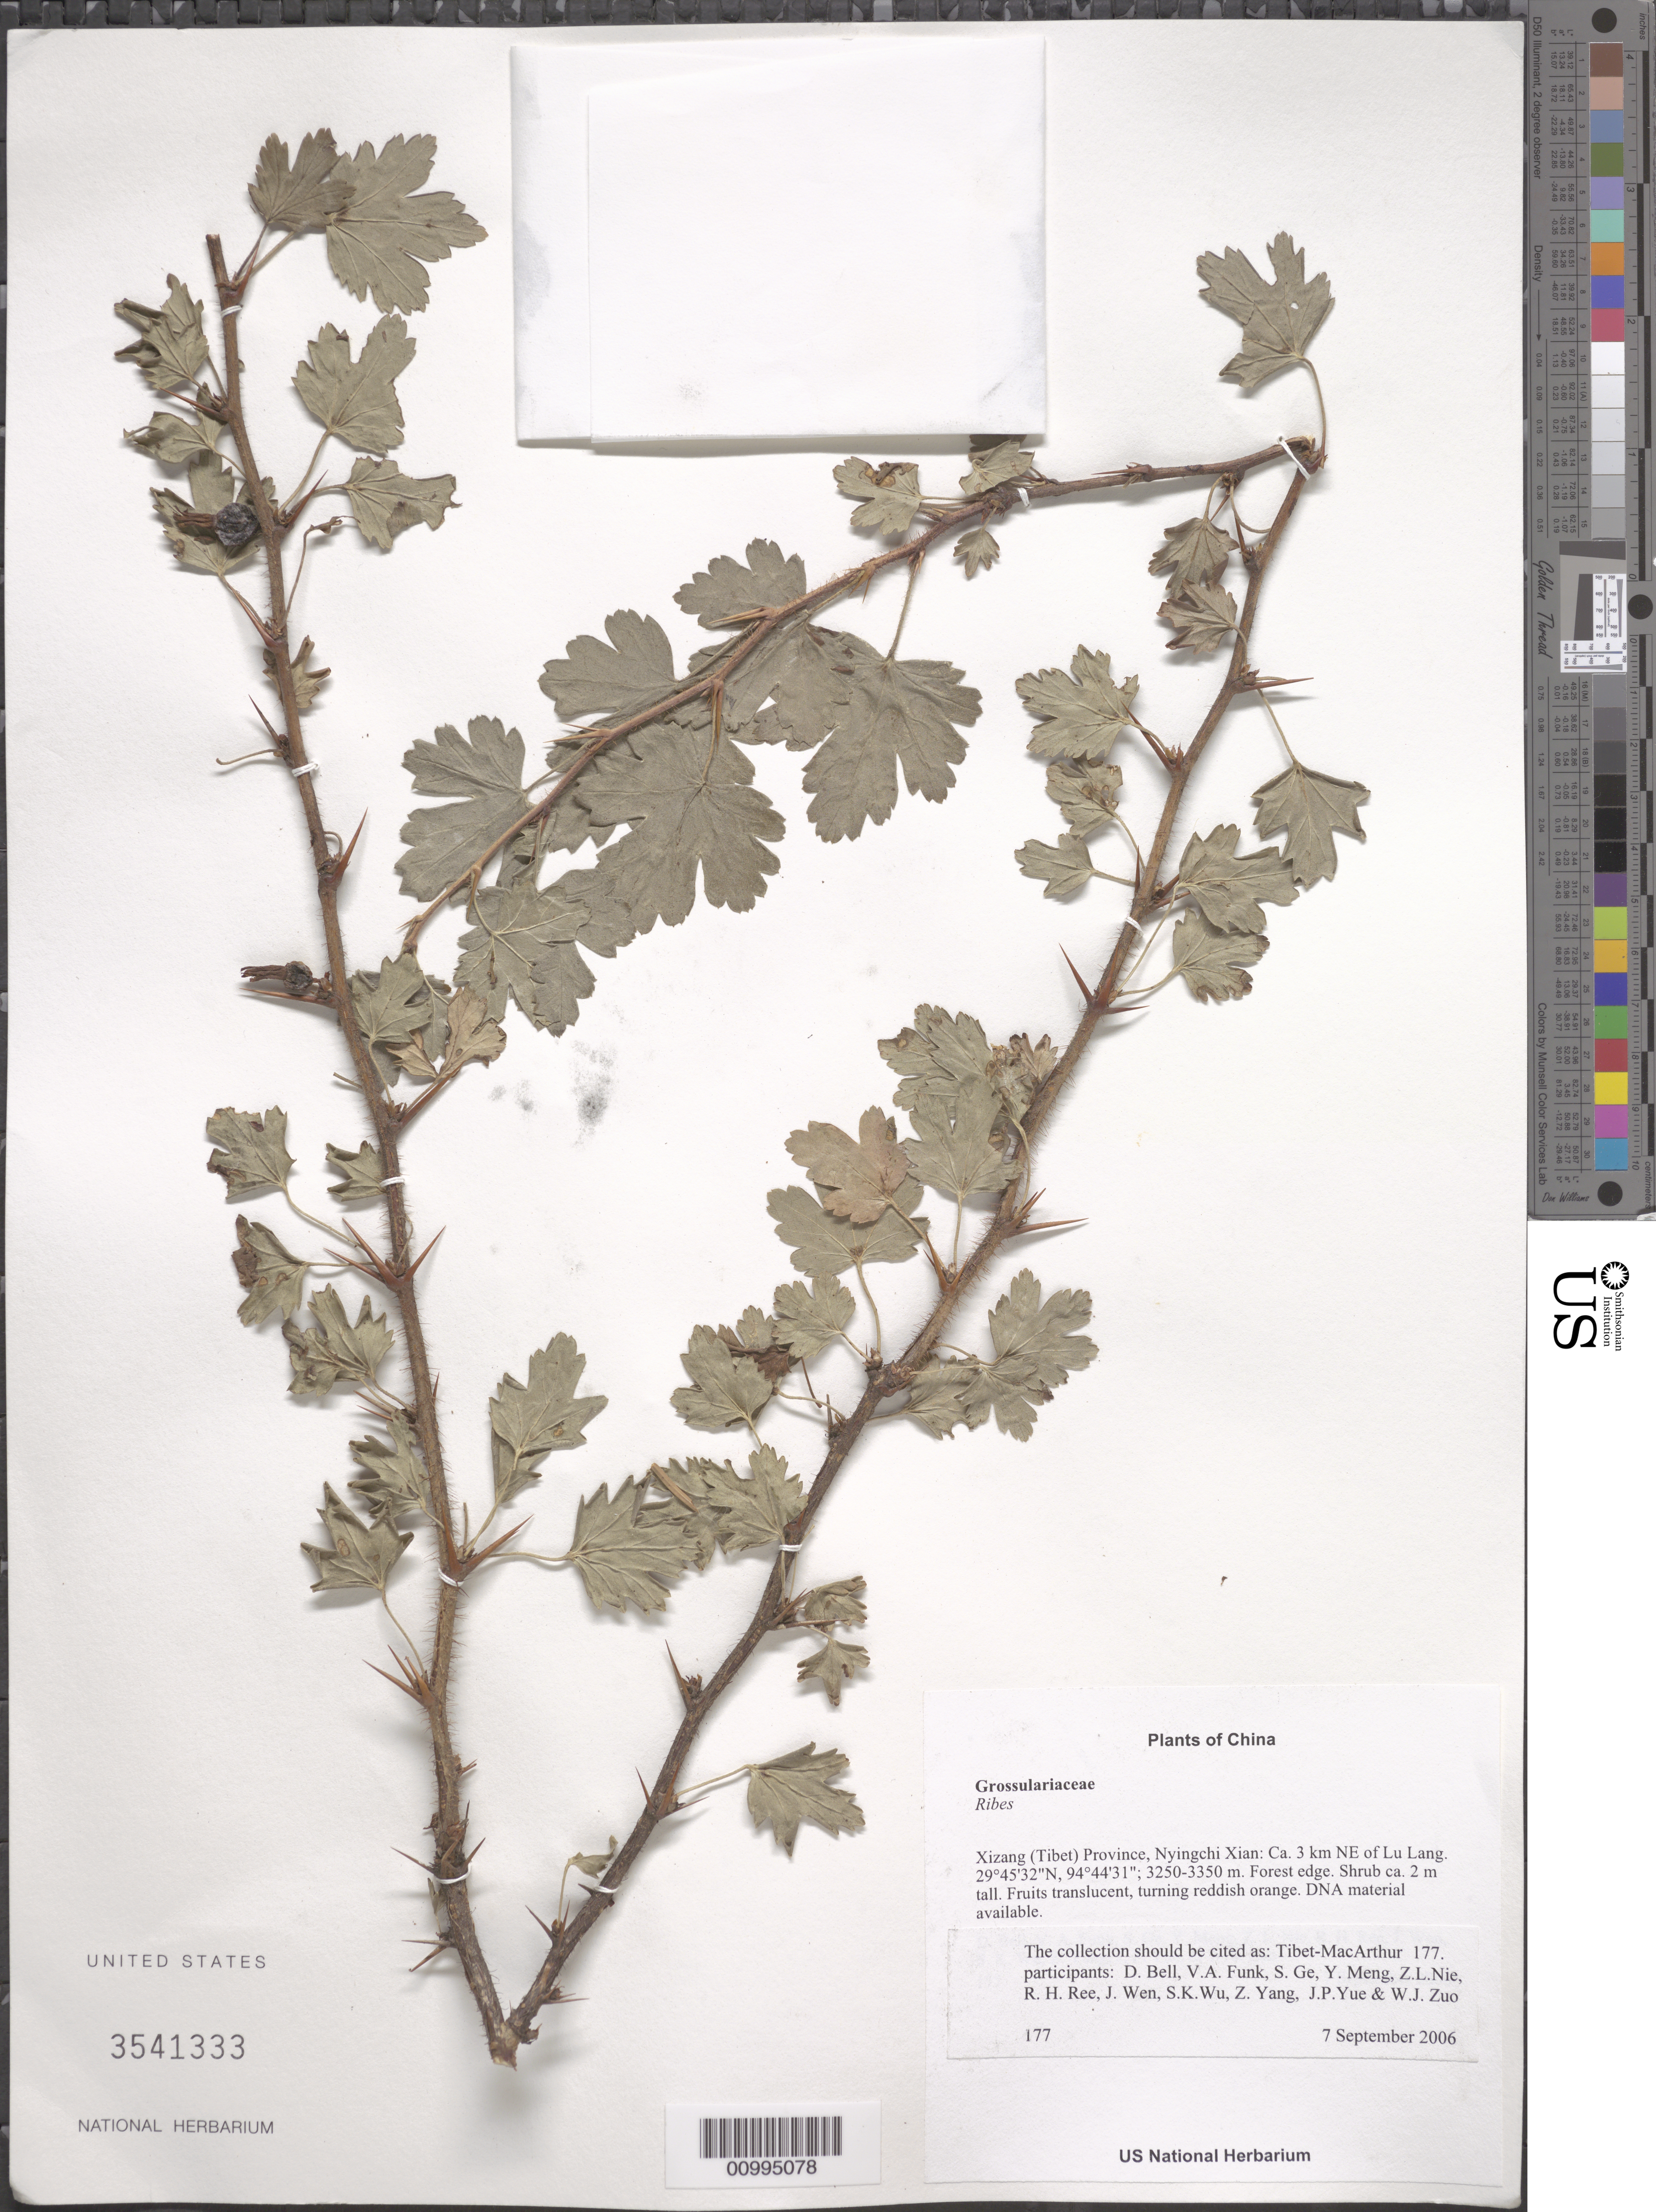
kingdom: Plantae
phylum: Tracheophyta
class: Magnoliopsida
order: Saxifragales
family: Grossulariaceae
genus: Ribes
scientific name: Ribes sp.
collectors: Tibet-MacArthur, D. A. Bell, V. Funk, S. Ge, Y. Meng, Z. Nie, R. Ree, J. Wen, S. K. Wu, Z. Yang, J. Yue & W. Zuo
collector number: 177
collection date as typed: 07 Sep 2006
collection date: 2006-09-07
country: China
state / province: Xizang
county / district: Nyingchi Xian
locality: Ca. 3 km NE of Lu Lang.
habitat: Mixed broadleaved (Quercus, Betula) and coniferous (Picea) forest and adjacent wet meadows. Forest edge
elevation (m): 3250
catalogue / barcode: US 3541333